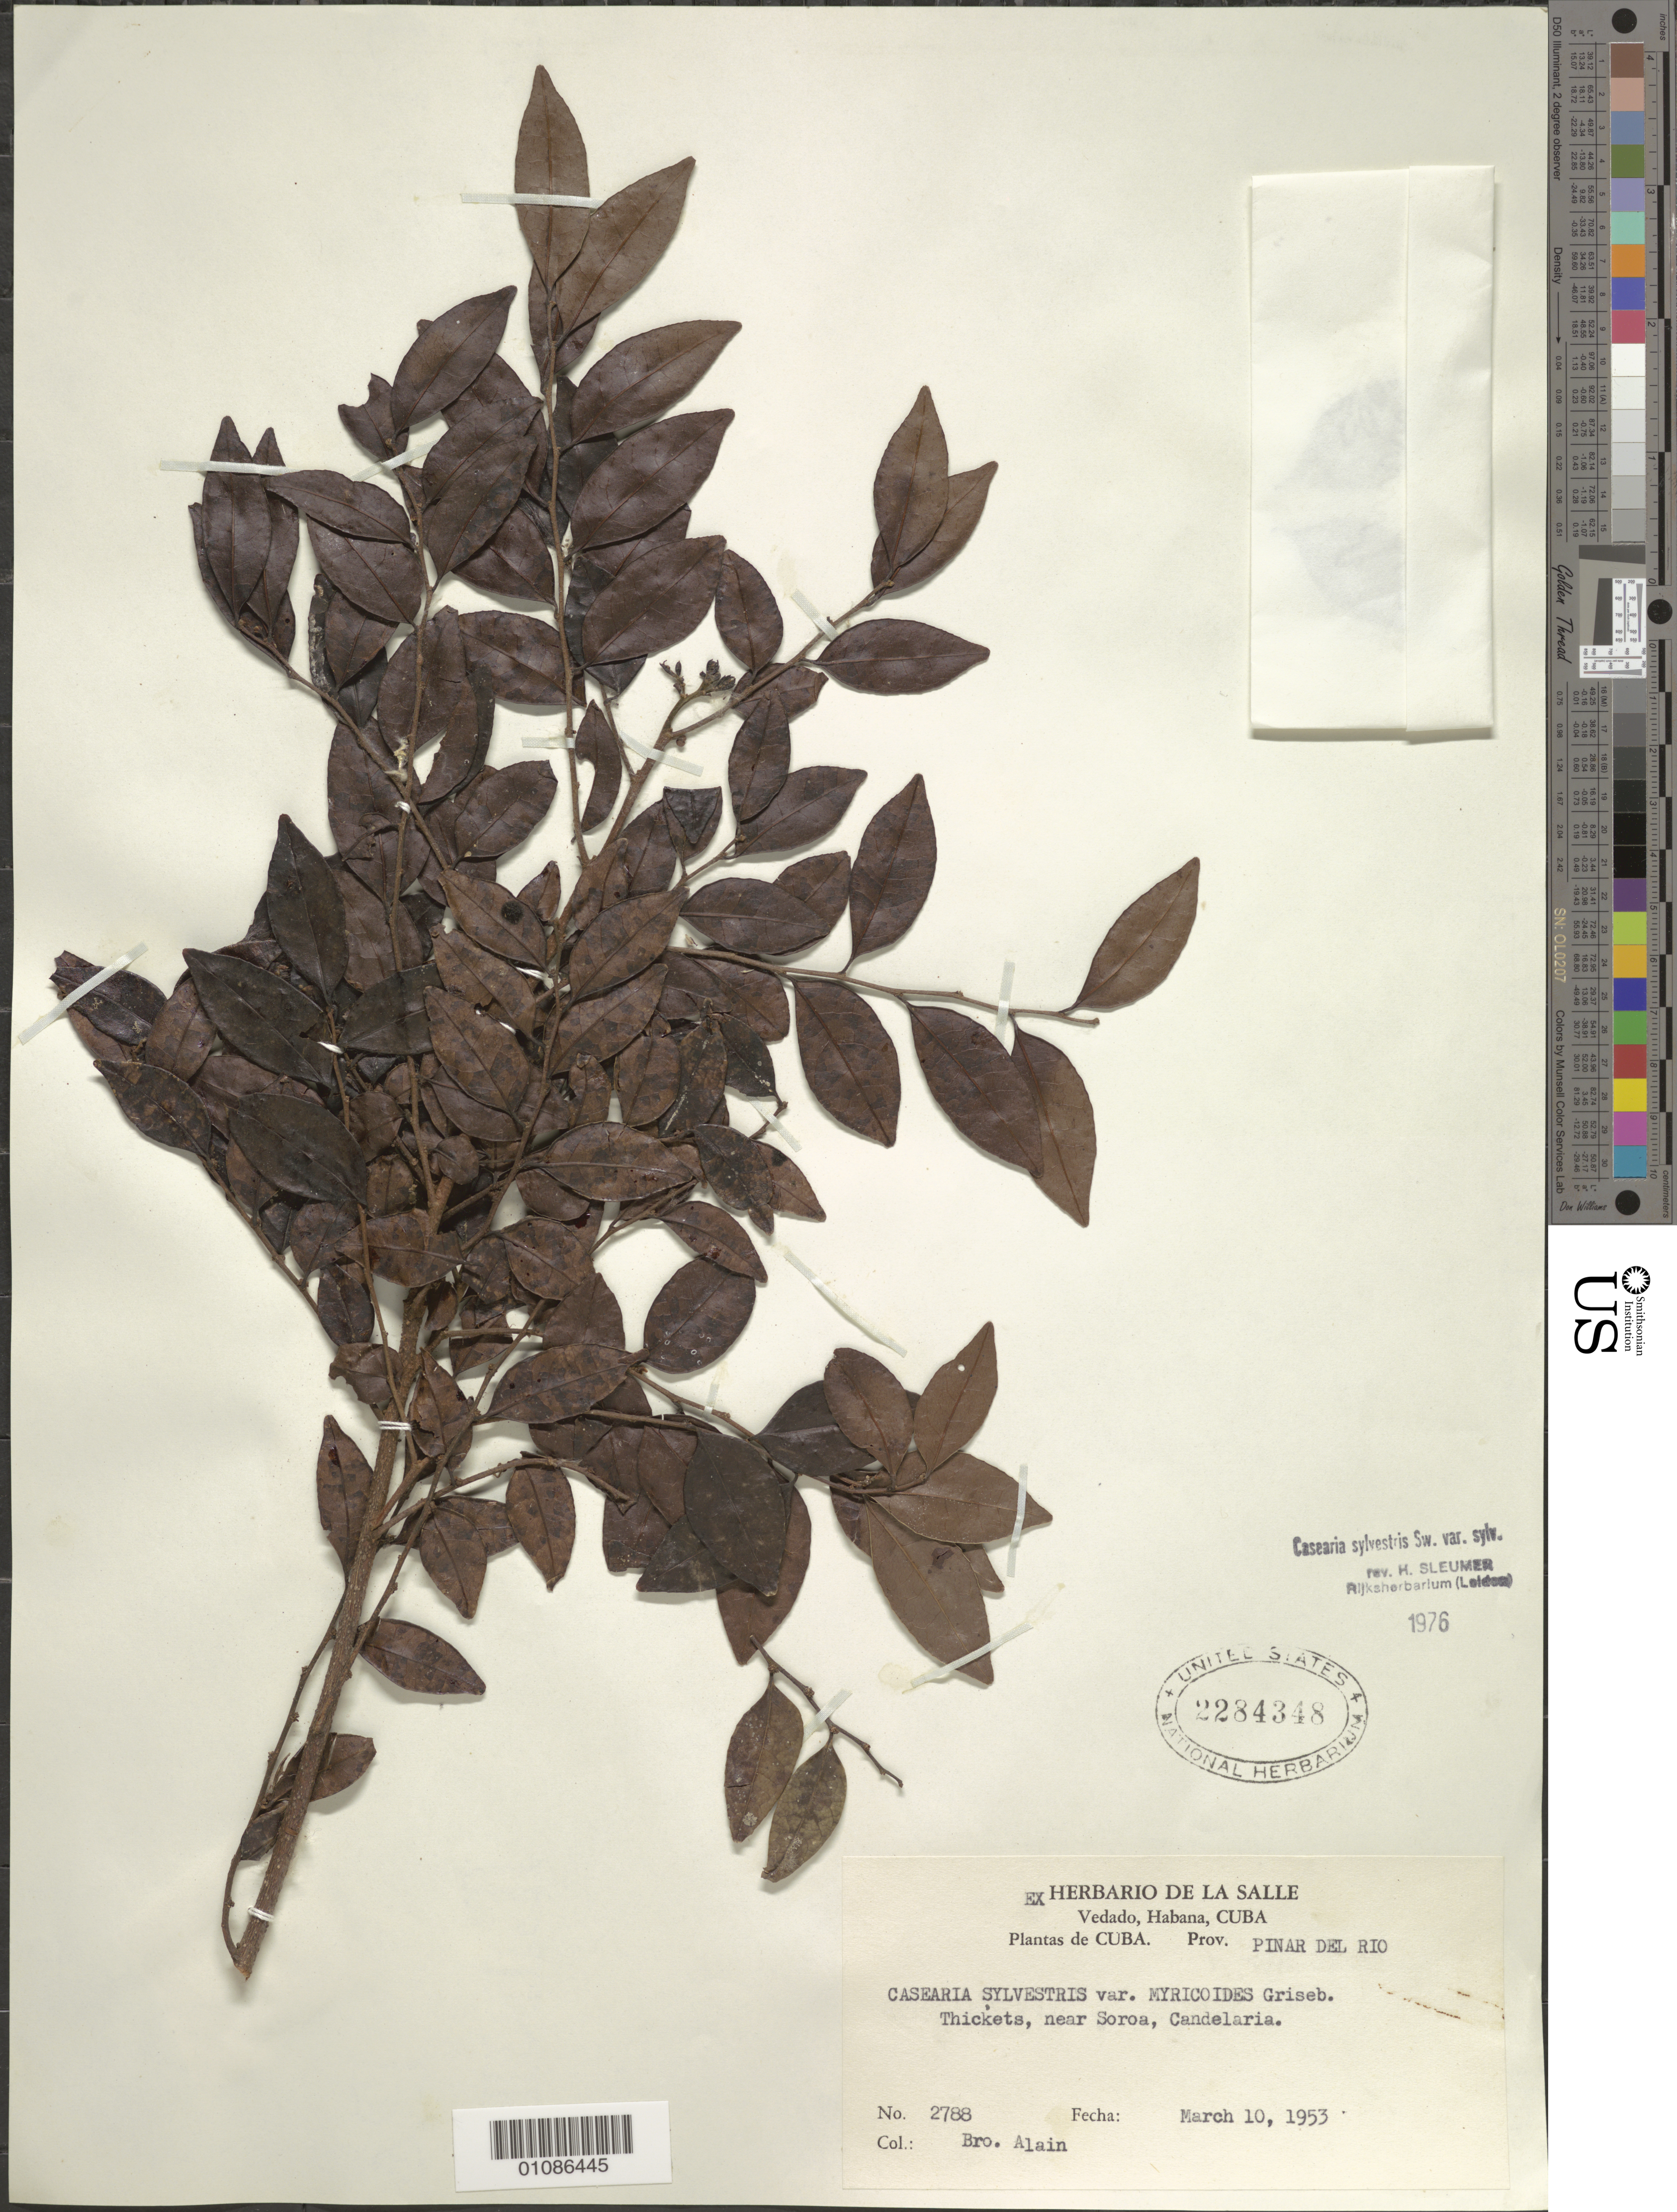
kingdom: Plantae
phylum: Tracheophyta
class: Magnoliopsida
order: Malpighiales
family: Salicaceae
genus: Casearia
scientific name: Casearia sylvestris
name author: Sw.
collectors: A. H. Liogier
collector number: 2788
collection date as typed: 10 Mar 1953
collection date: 1953-03-10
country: Cuba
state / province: Pinar del Rio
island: Cuba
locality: Thickets, near Soroa, Candelaria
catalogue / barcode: US 2284348